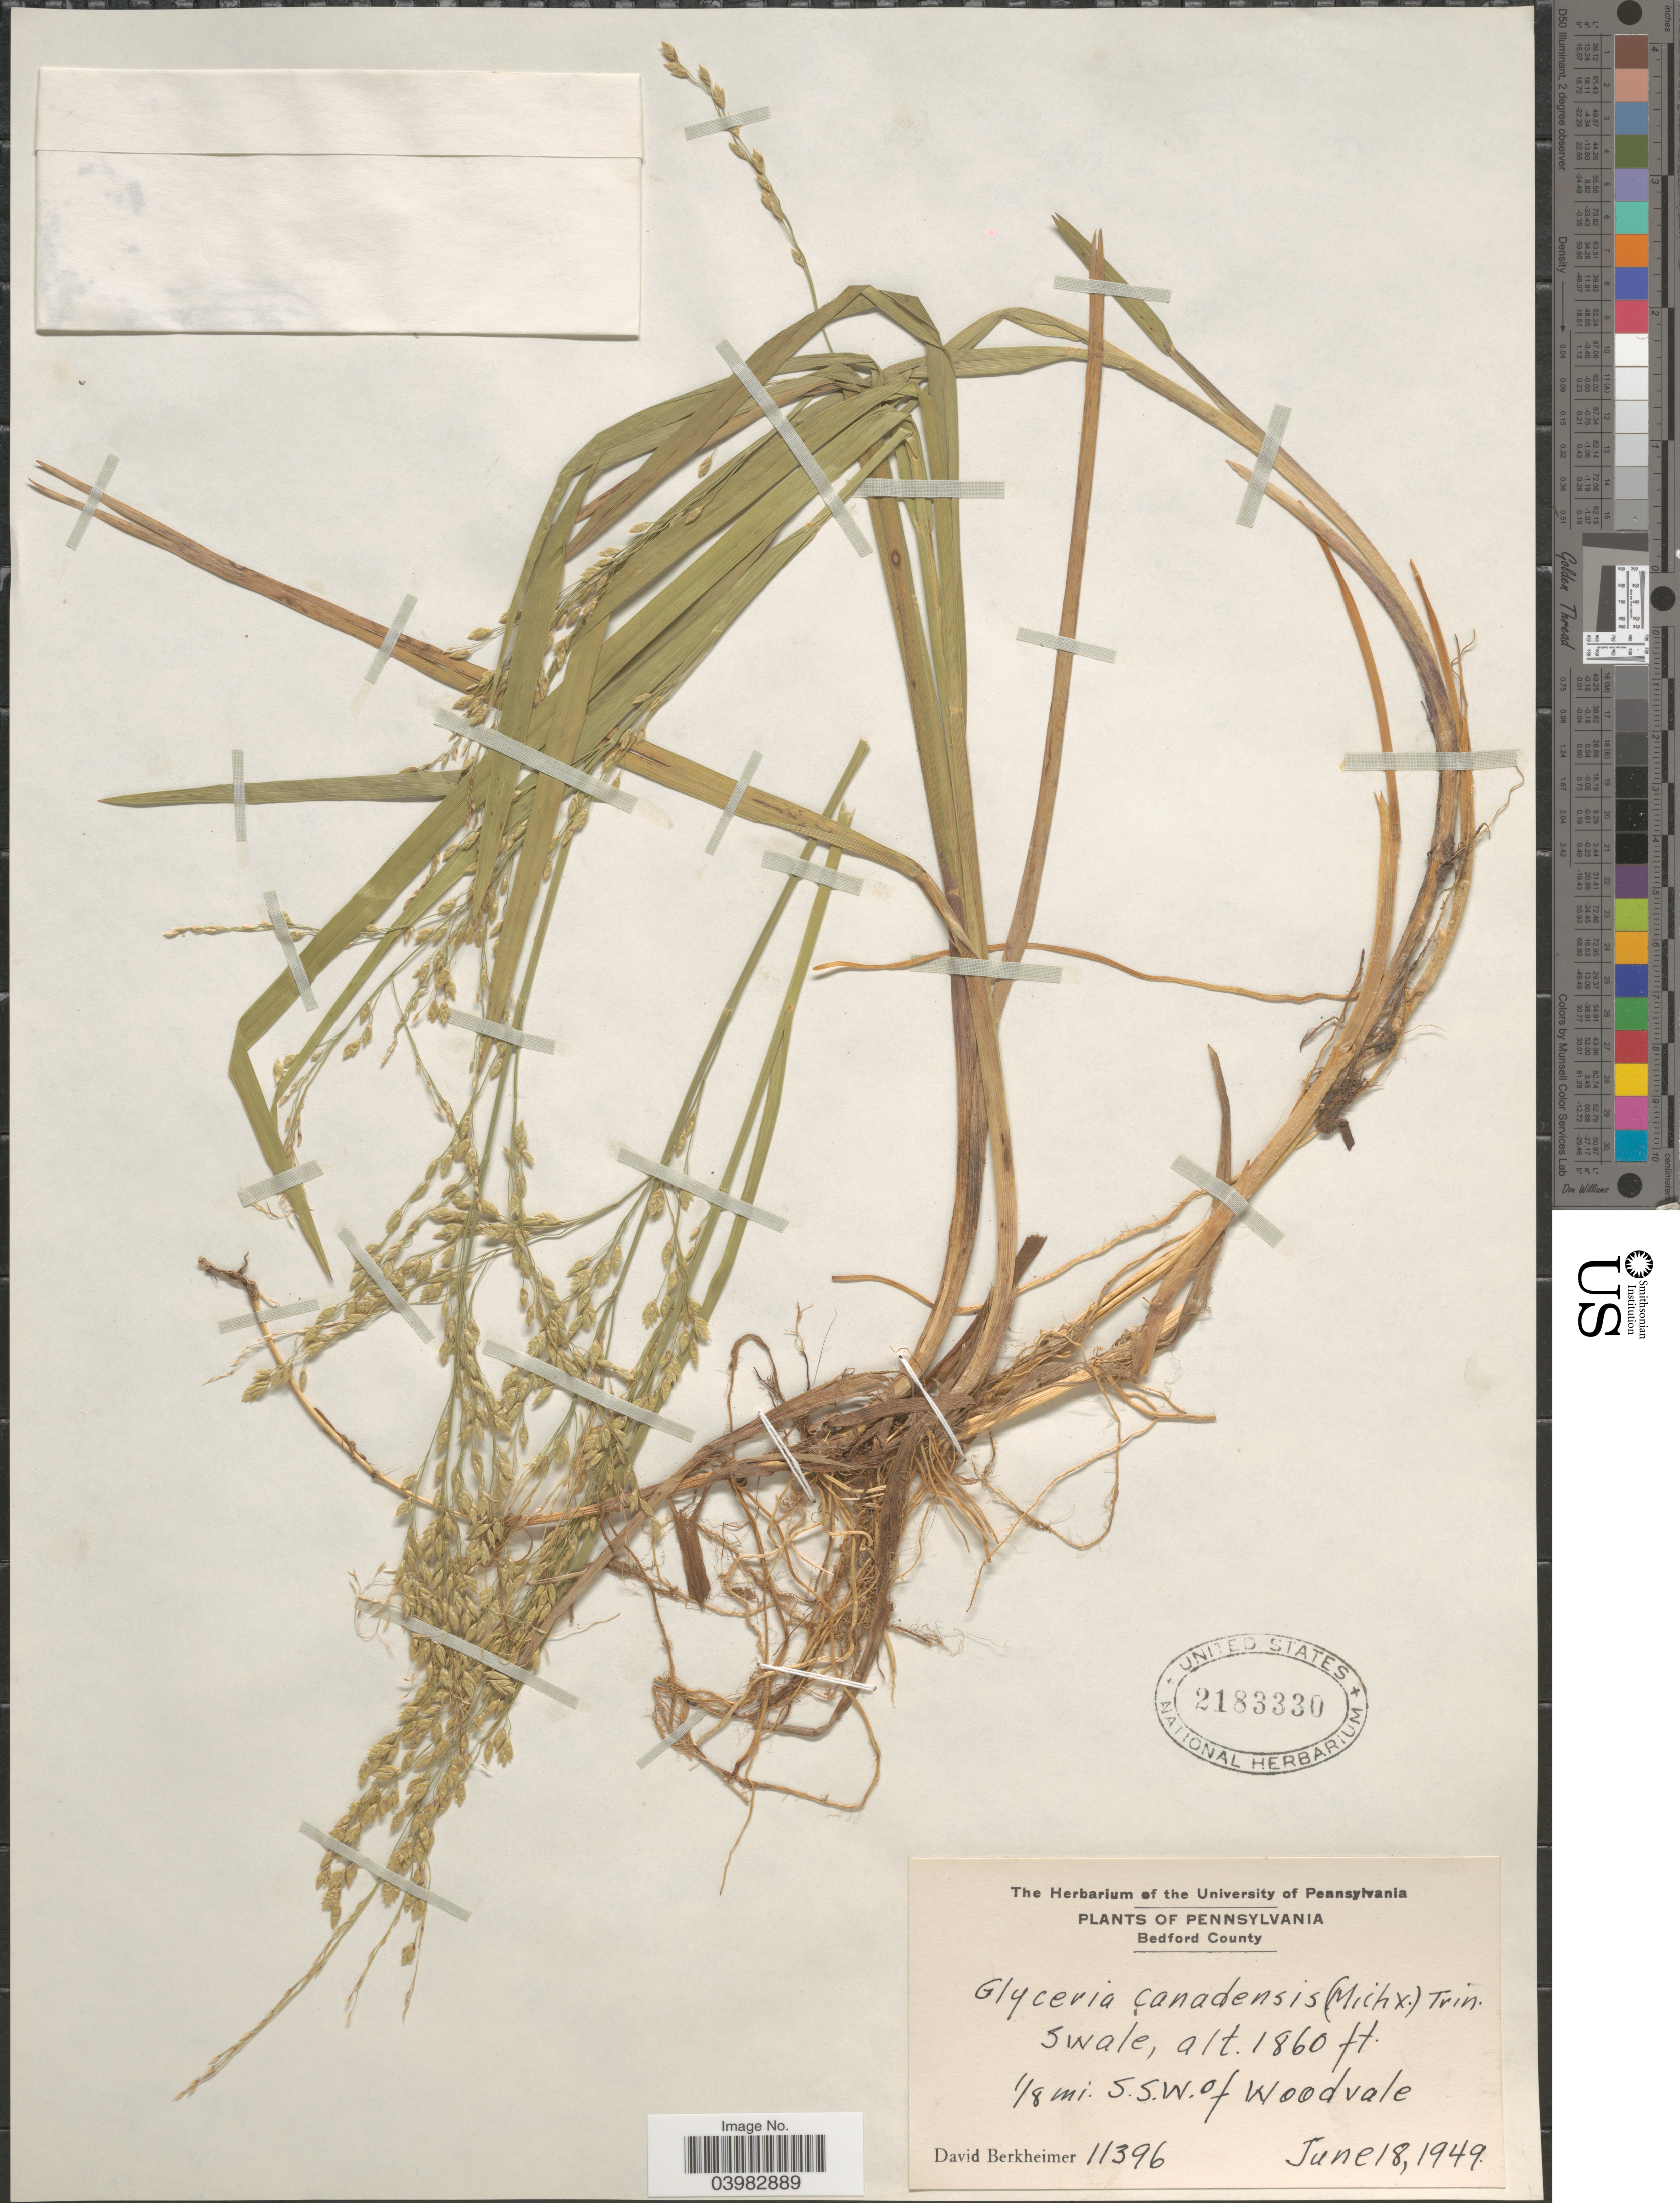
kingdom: Plantae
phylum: Tracheophyta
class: Liliopsida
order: Poales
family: Poaceae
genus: Glyceria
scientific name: Glyceria canadensis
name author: (Michx.) Trin.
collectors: D. Berkheimer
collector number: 11396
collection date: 1949-06-18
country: United States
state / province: Pennsylvania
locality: Bedford County. 1/8 mi. S.S.W. of Woodvale.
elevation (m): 567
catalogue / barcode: US 2183330